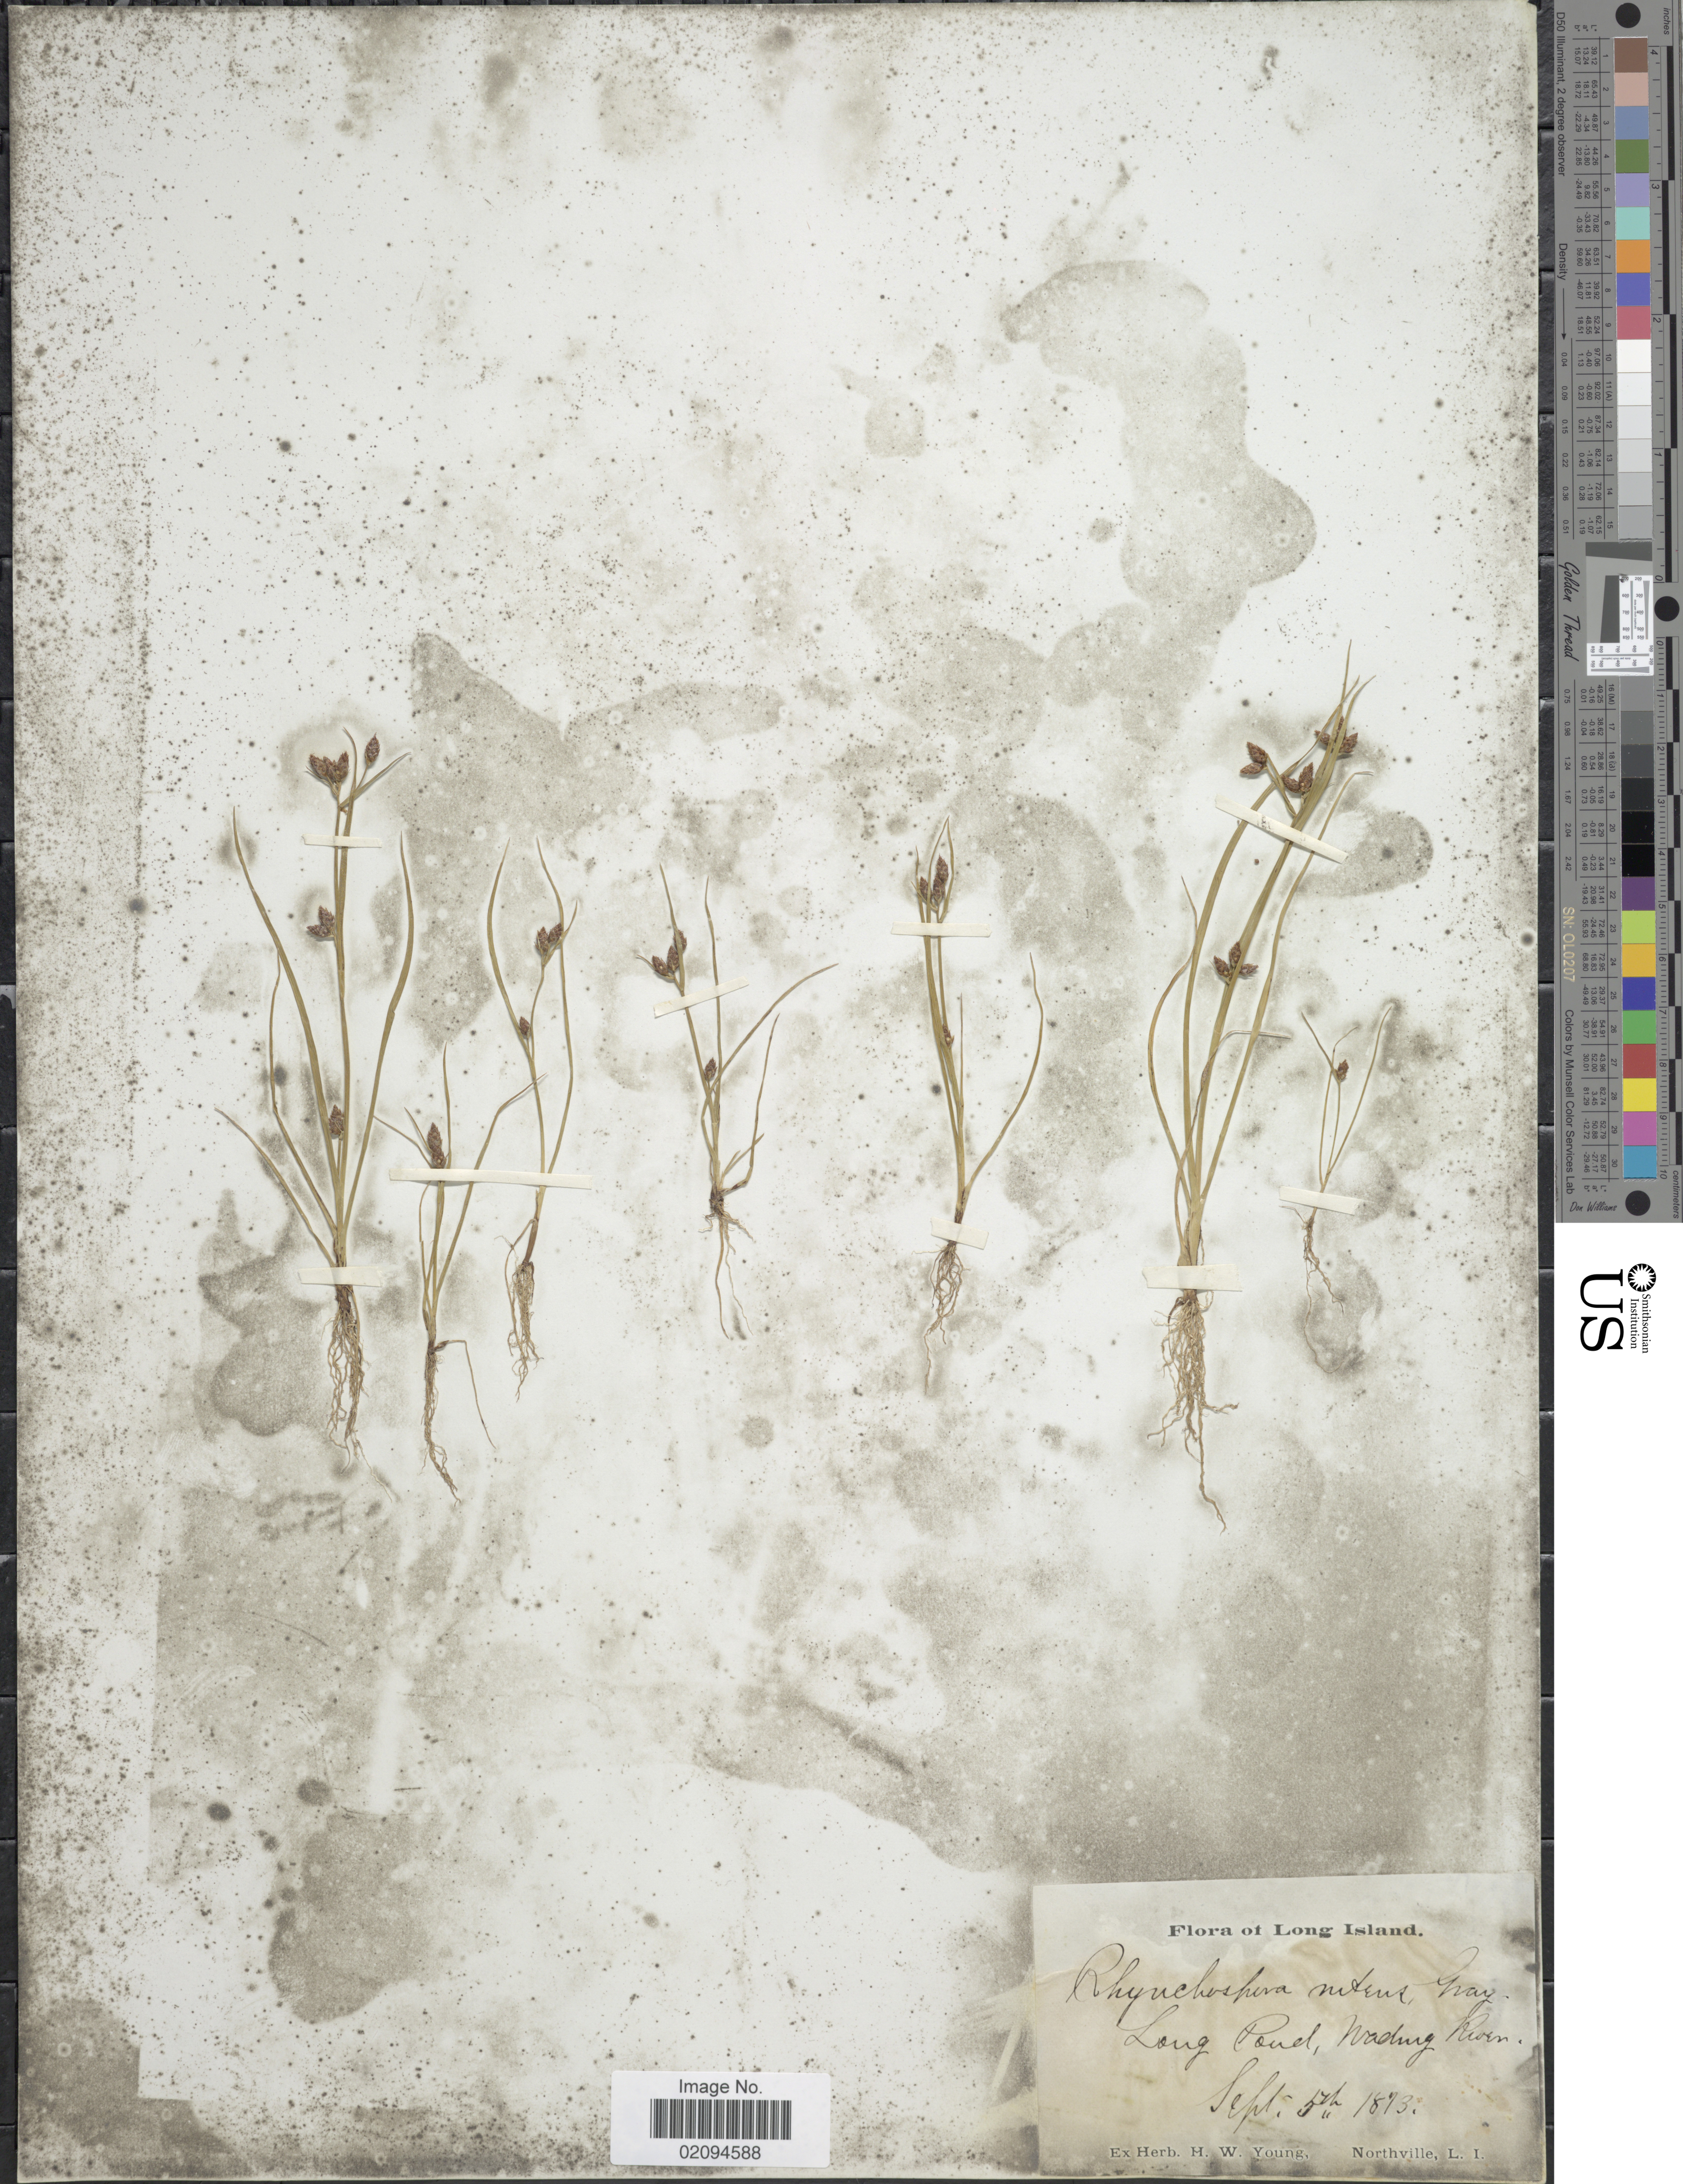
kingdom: Plantae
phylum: Tracheophyta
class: Liliopsida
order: Poales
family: Cyperaceae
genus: Rhynchospora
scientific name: Rhynchospora nitens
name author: (Vahl) A. Gray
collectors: ex herb. H.W. Young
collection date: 1873-09-05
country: United States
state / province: New York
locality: Long Pond, Wading River. Long Island